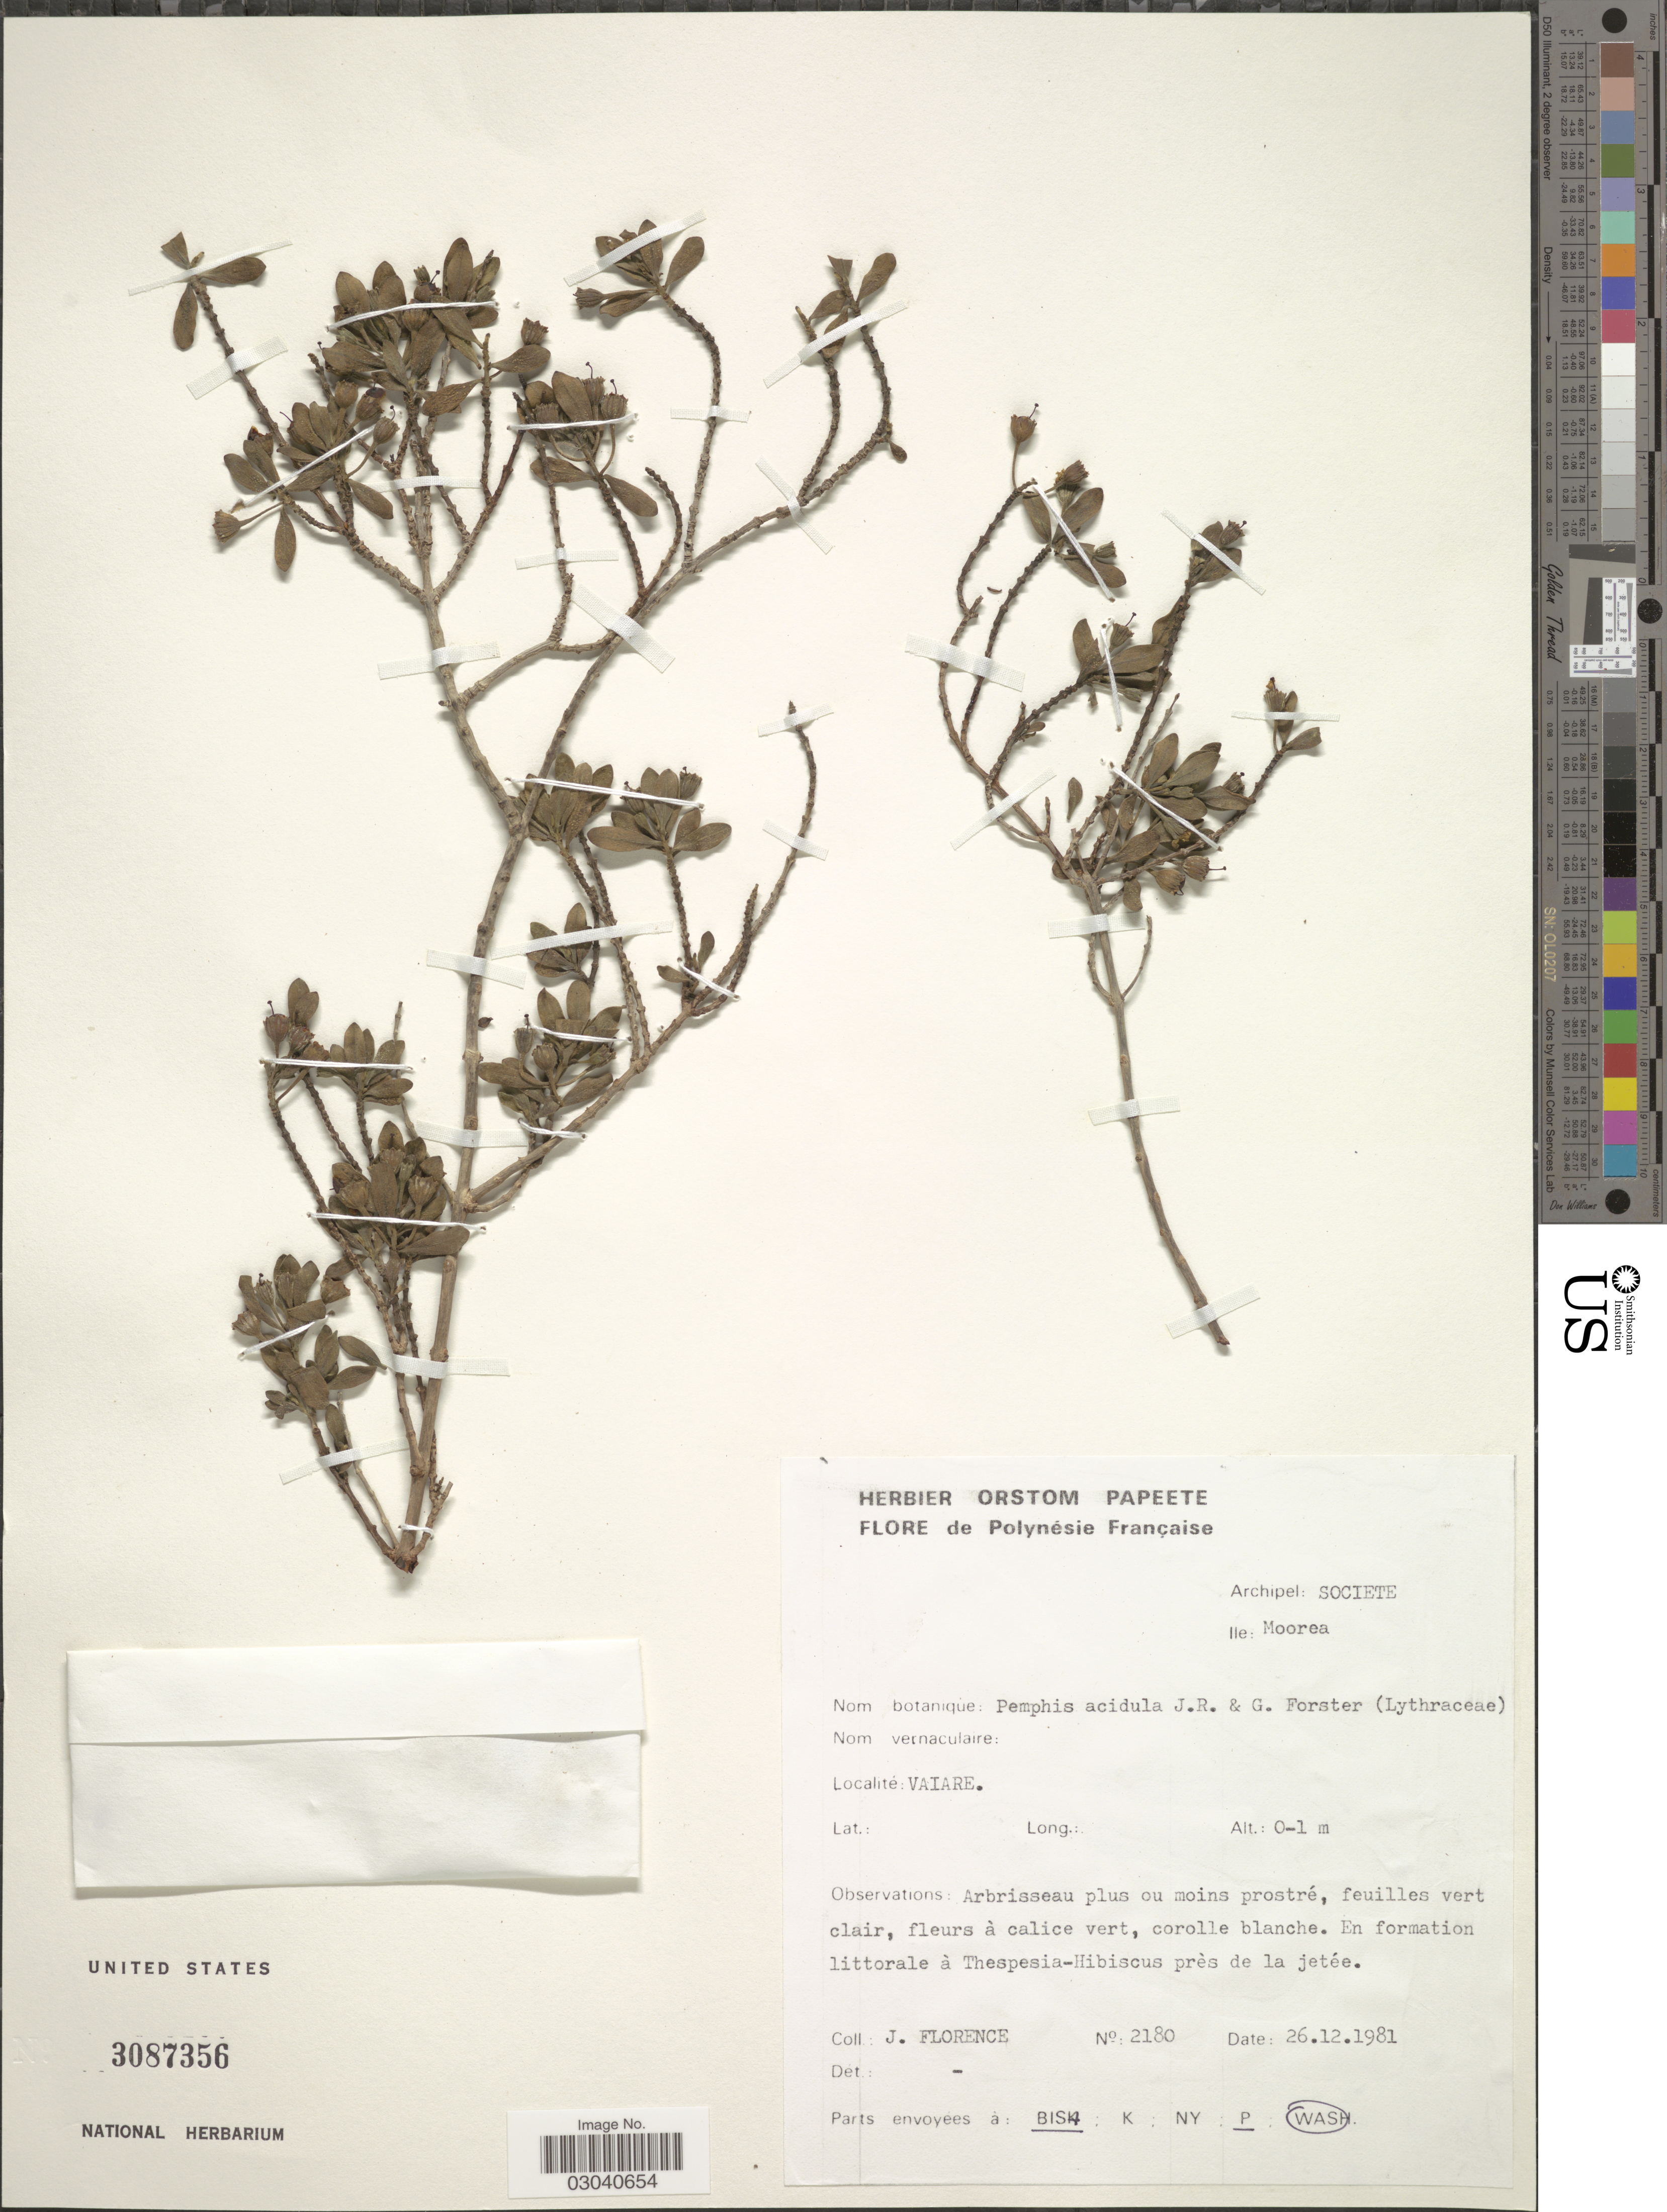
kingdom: Plantae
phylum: Tracheophyta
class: Magnoliopsida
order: Myrtales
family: Lythraceae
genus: Pemphis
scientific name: Pemphis acidula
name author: J.R. Forst. & G. Forst.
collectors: J. Florence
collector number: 2180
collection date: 1981-12-26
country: French Polynesia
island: Moorea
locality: Archipel: Societe. Moorea. Vaiare.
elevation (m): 0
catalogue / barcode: US 3087356